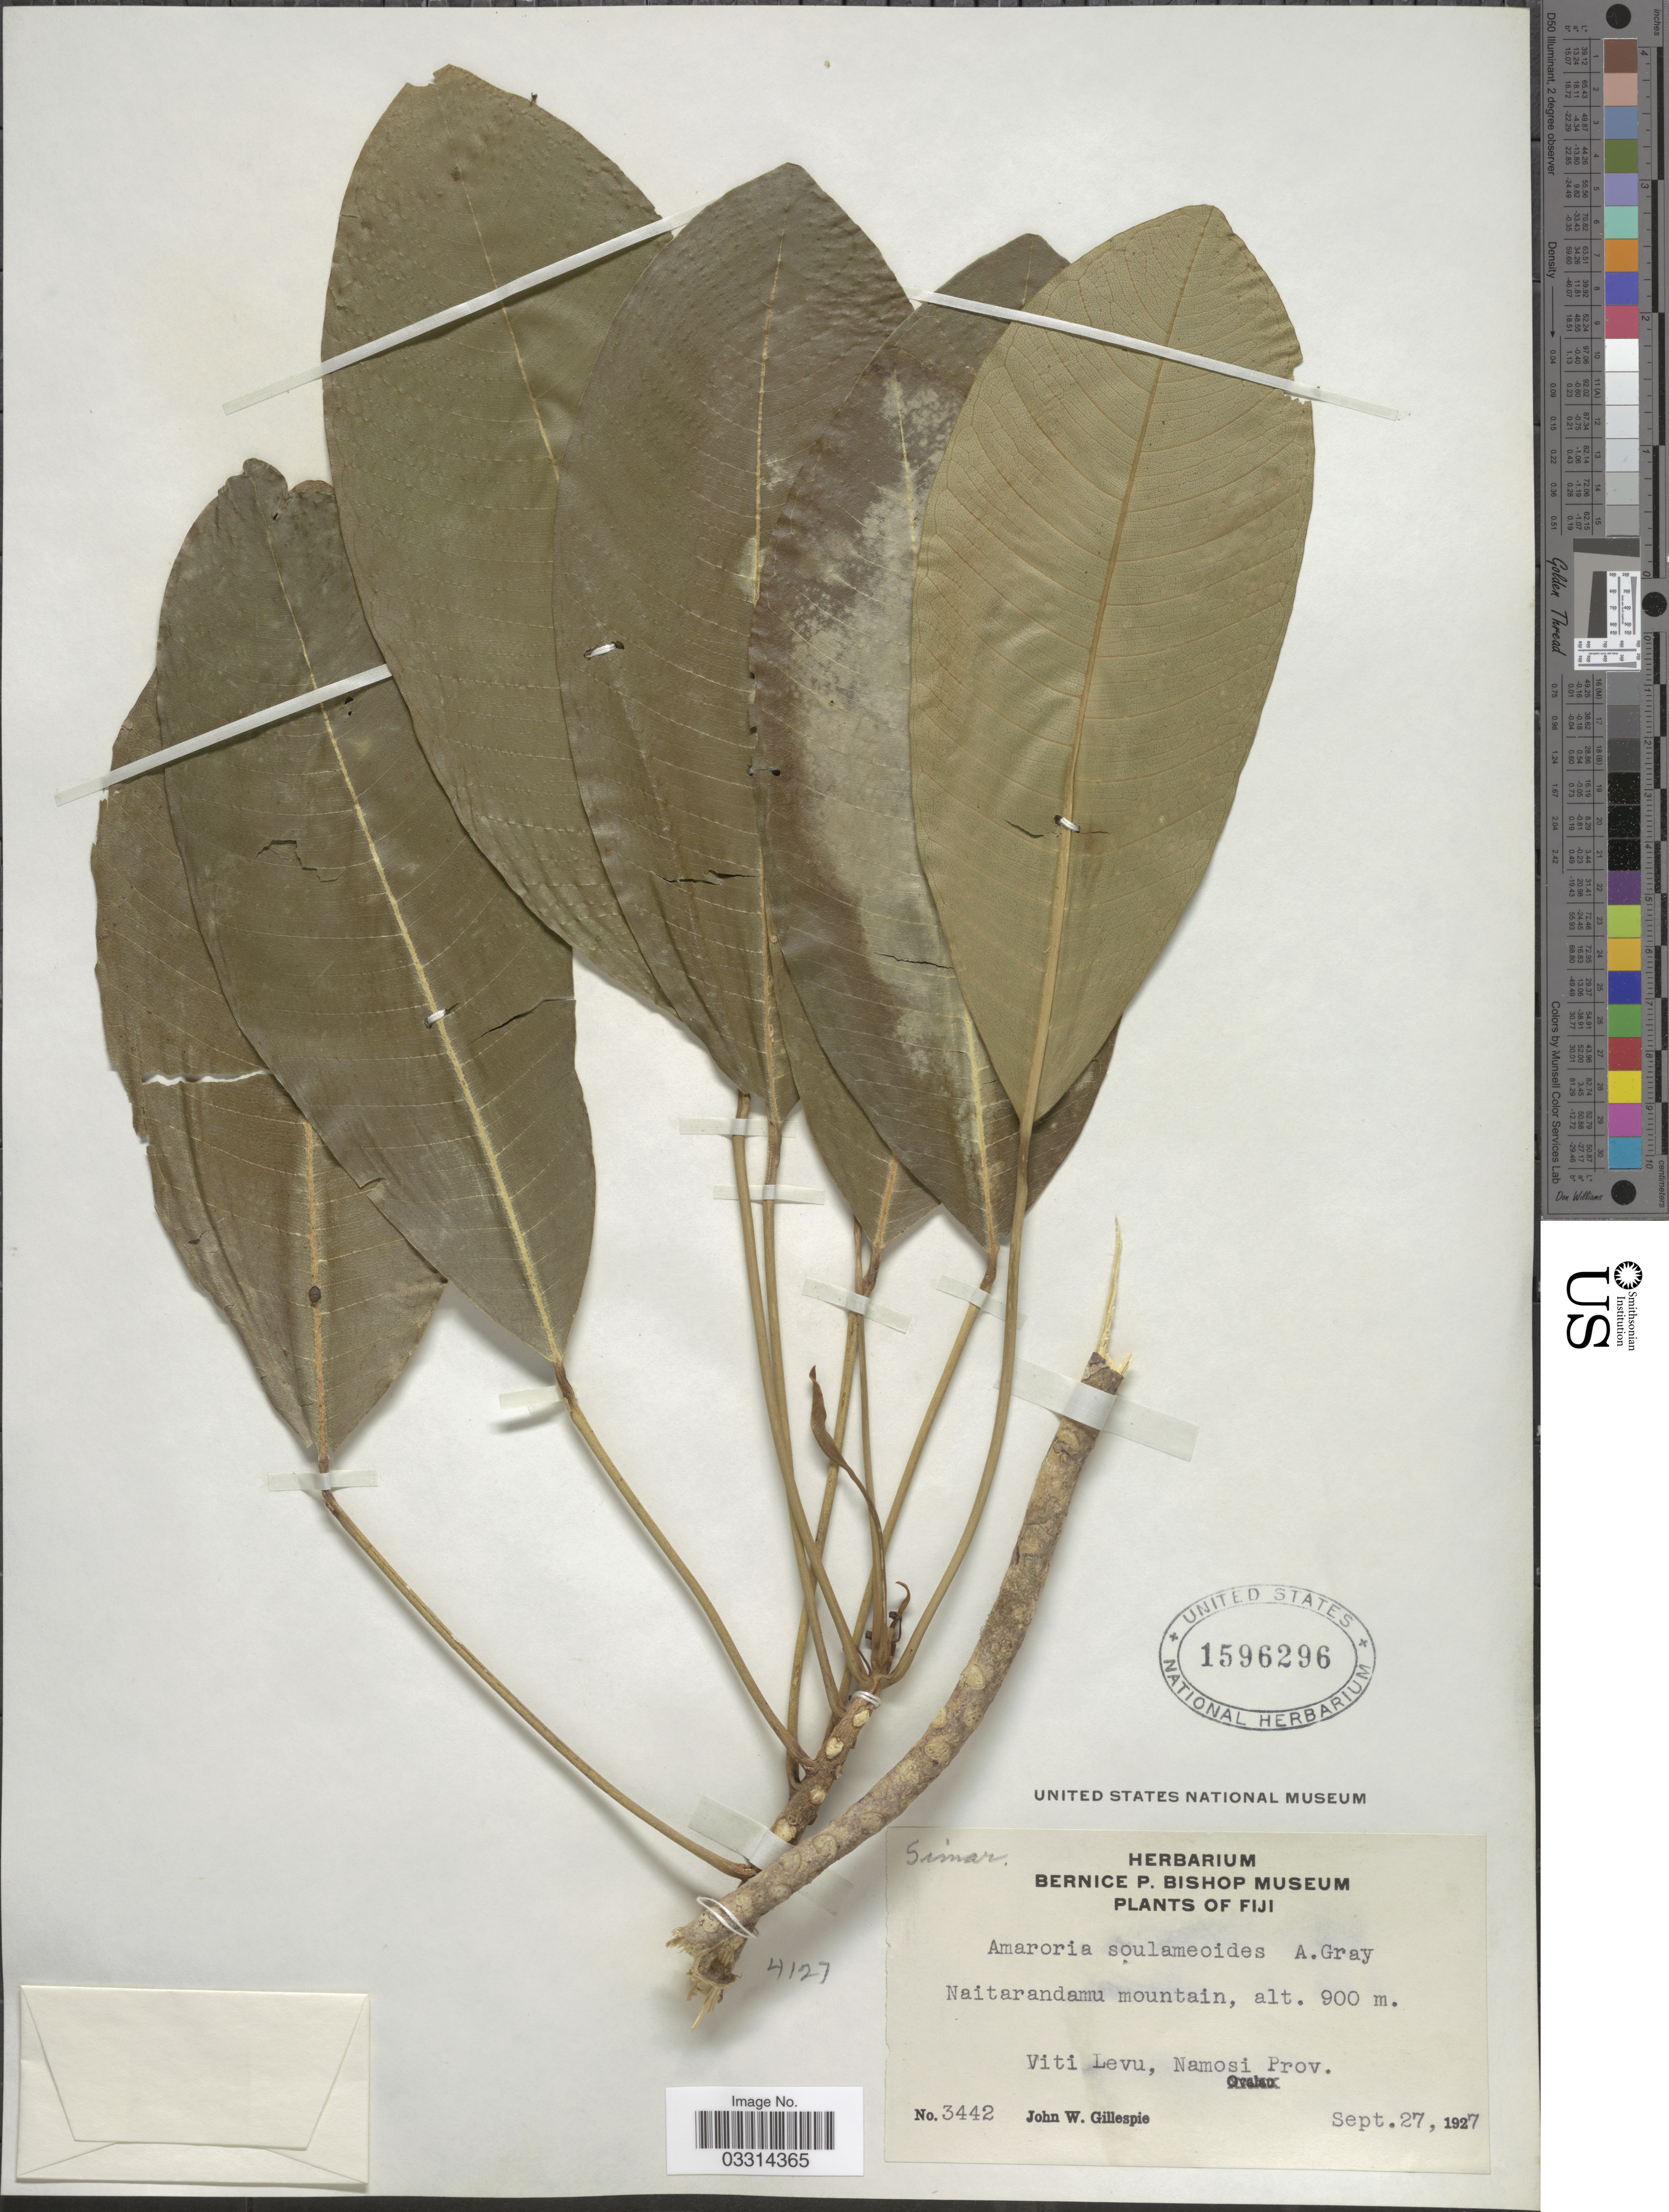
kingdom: Plantae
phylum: Tracheophyta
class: Magnoliopsida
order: Sapindales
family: Simaroubaceae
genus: Soulamea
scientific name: Soulamea soulameoides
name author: (A. Gray) Noot.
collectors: J. W. Gillespie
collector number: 3442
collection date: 1927-09-27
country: Fiji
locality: Naitarandamu mountain. Viti Levu, Namosi Prov.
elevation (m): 900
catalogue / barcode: US 1596296